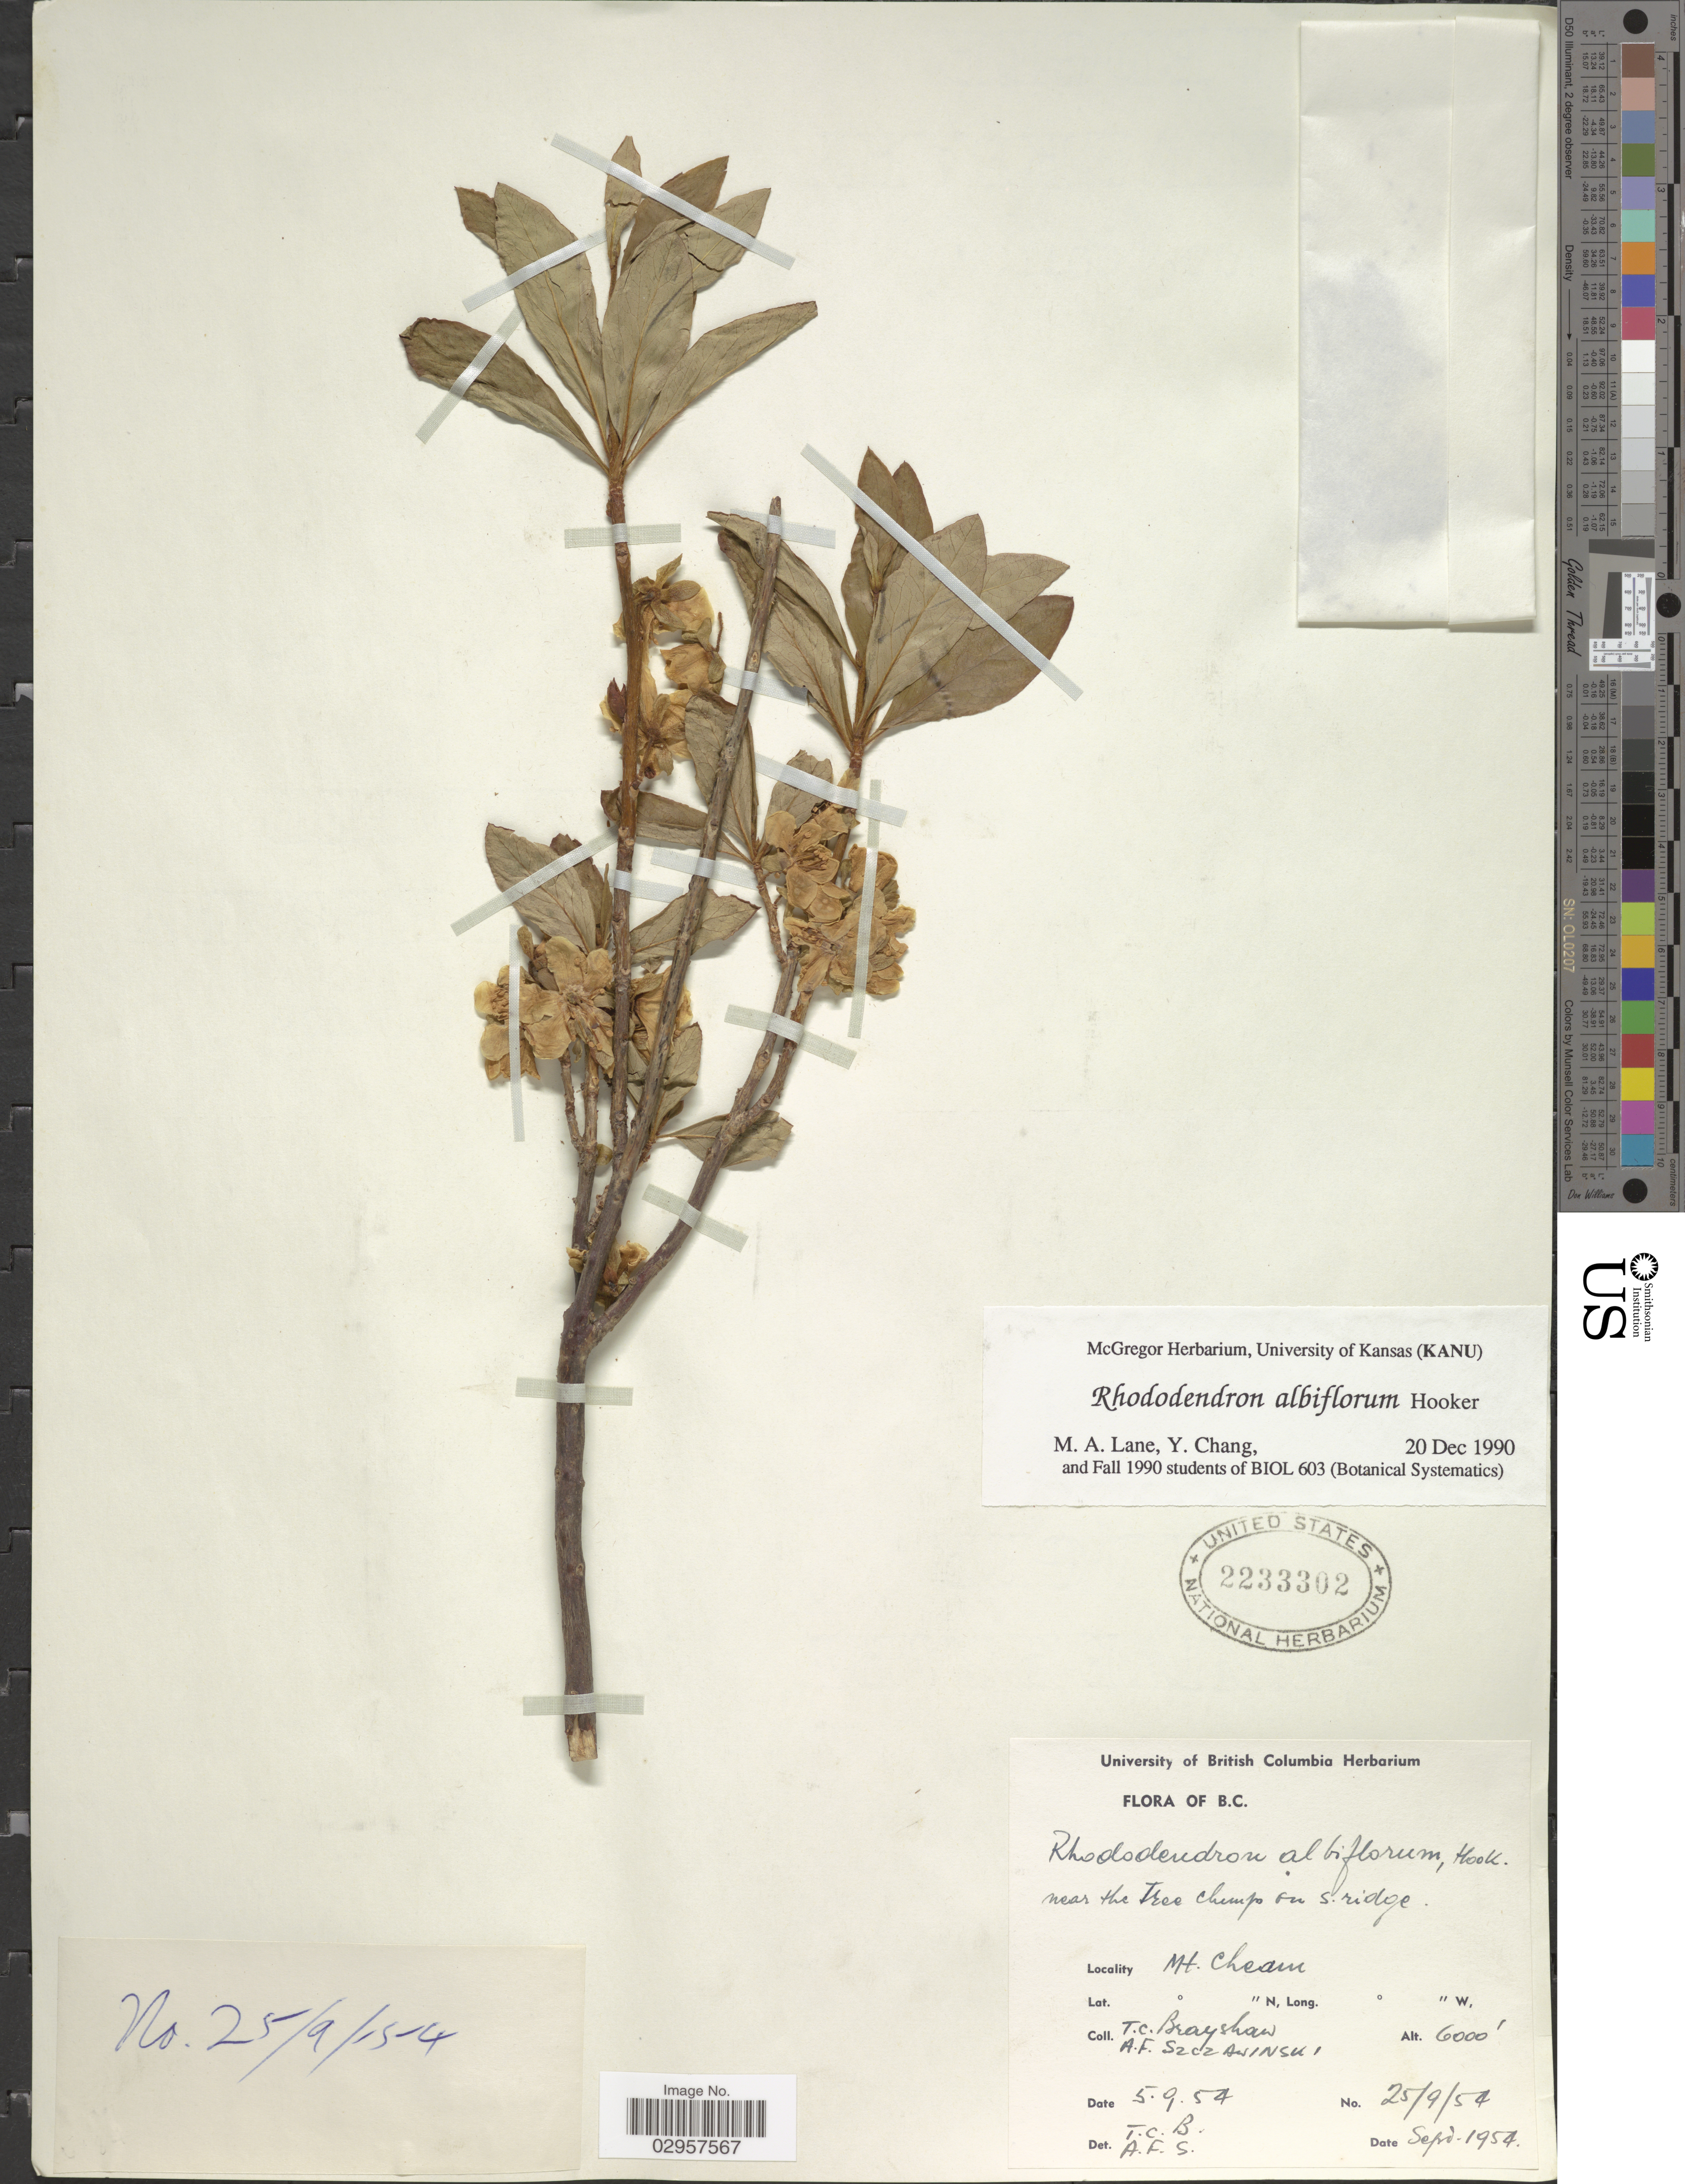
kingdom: Plantae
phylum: Tracheophyta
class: Magnoliopsida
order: Ericales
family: Ericaceae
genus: Rhododendron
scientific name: Rhododendron albiflorum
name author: Hook.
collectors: T. Brayshaw & A. Szczawinski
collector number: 25/9/54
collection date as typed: Transcribed d/m/y: 5/9/54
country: Canada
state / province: British Columbia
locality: On S. ridge. Mt. Cheam.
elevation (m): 1829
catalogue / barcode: US 2233302